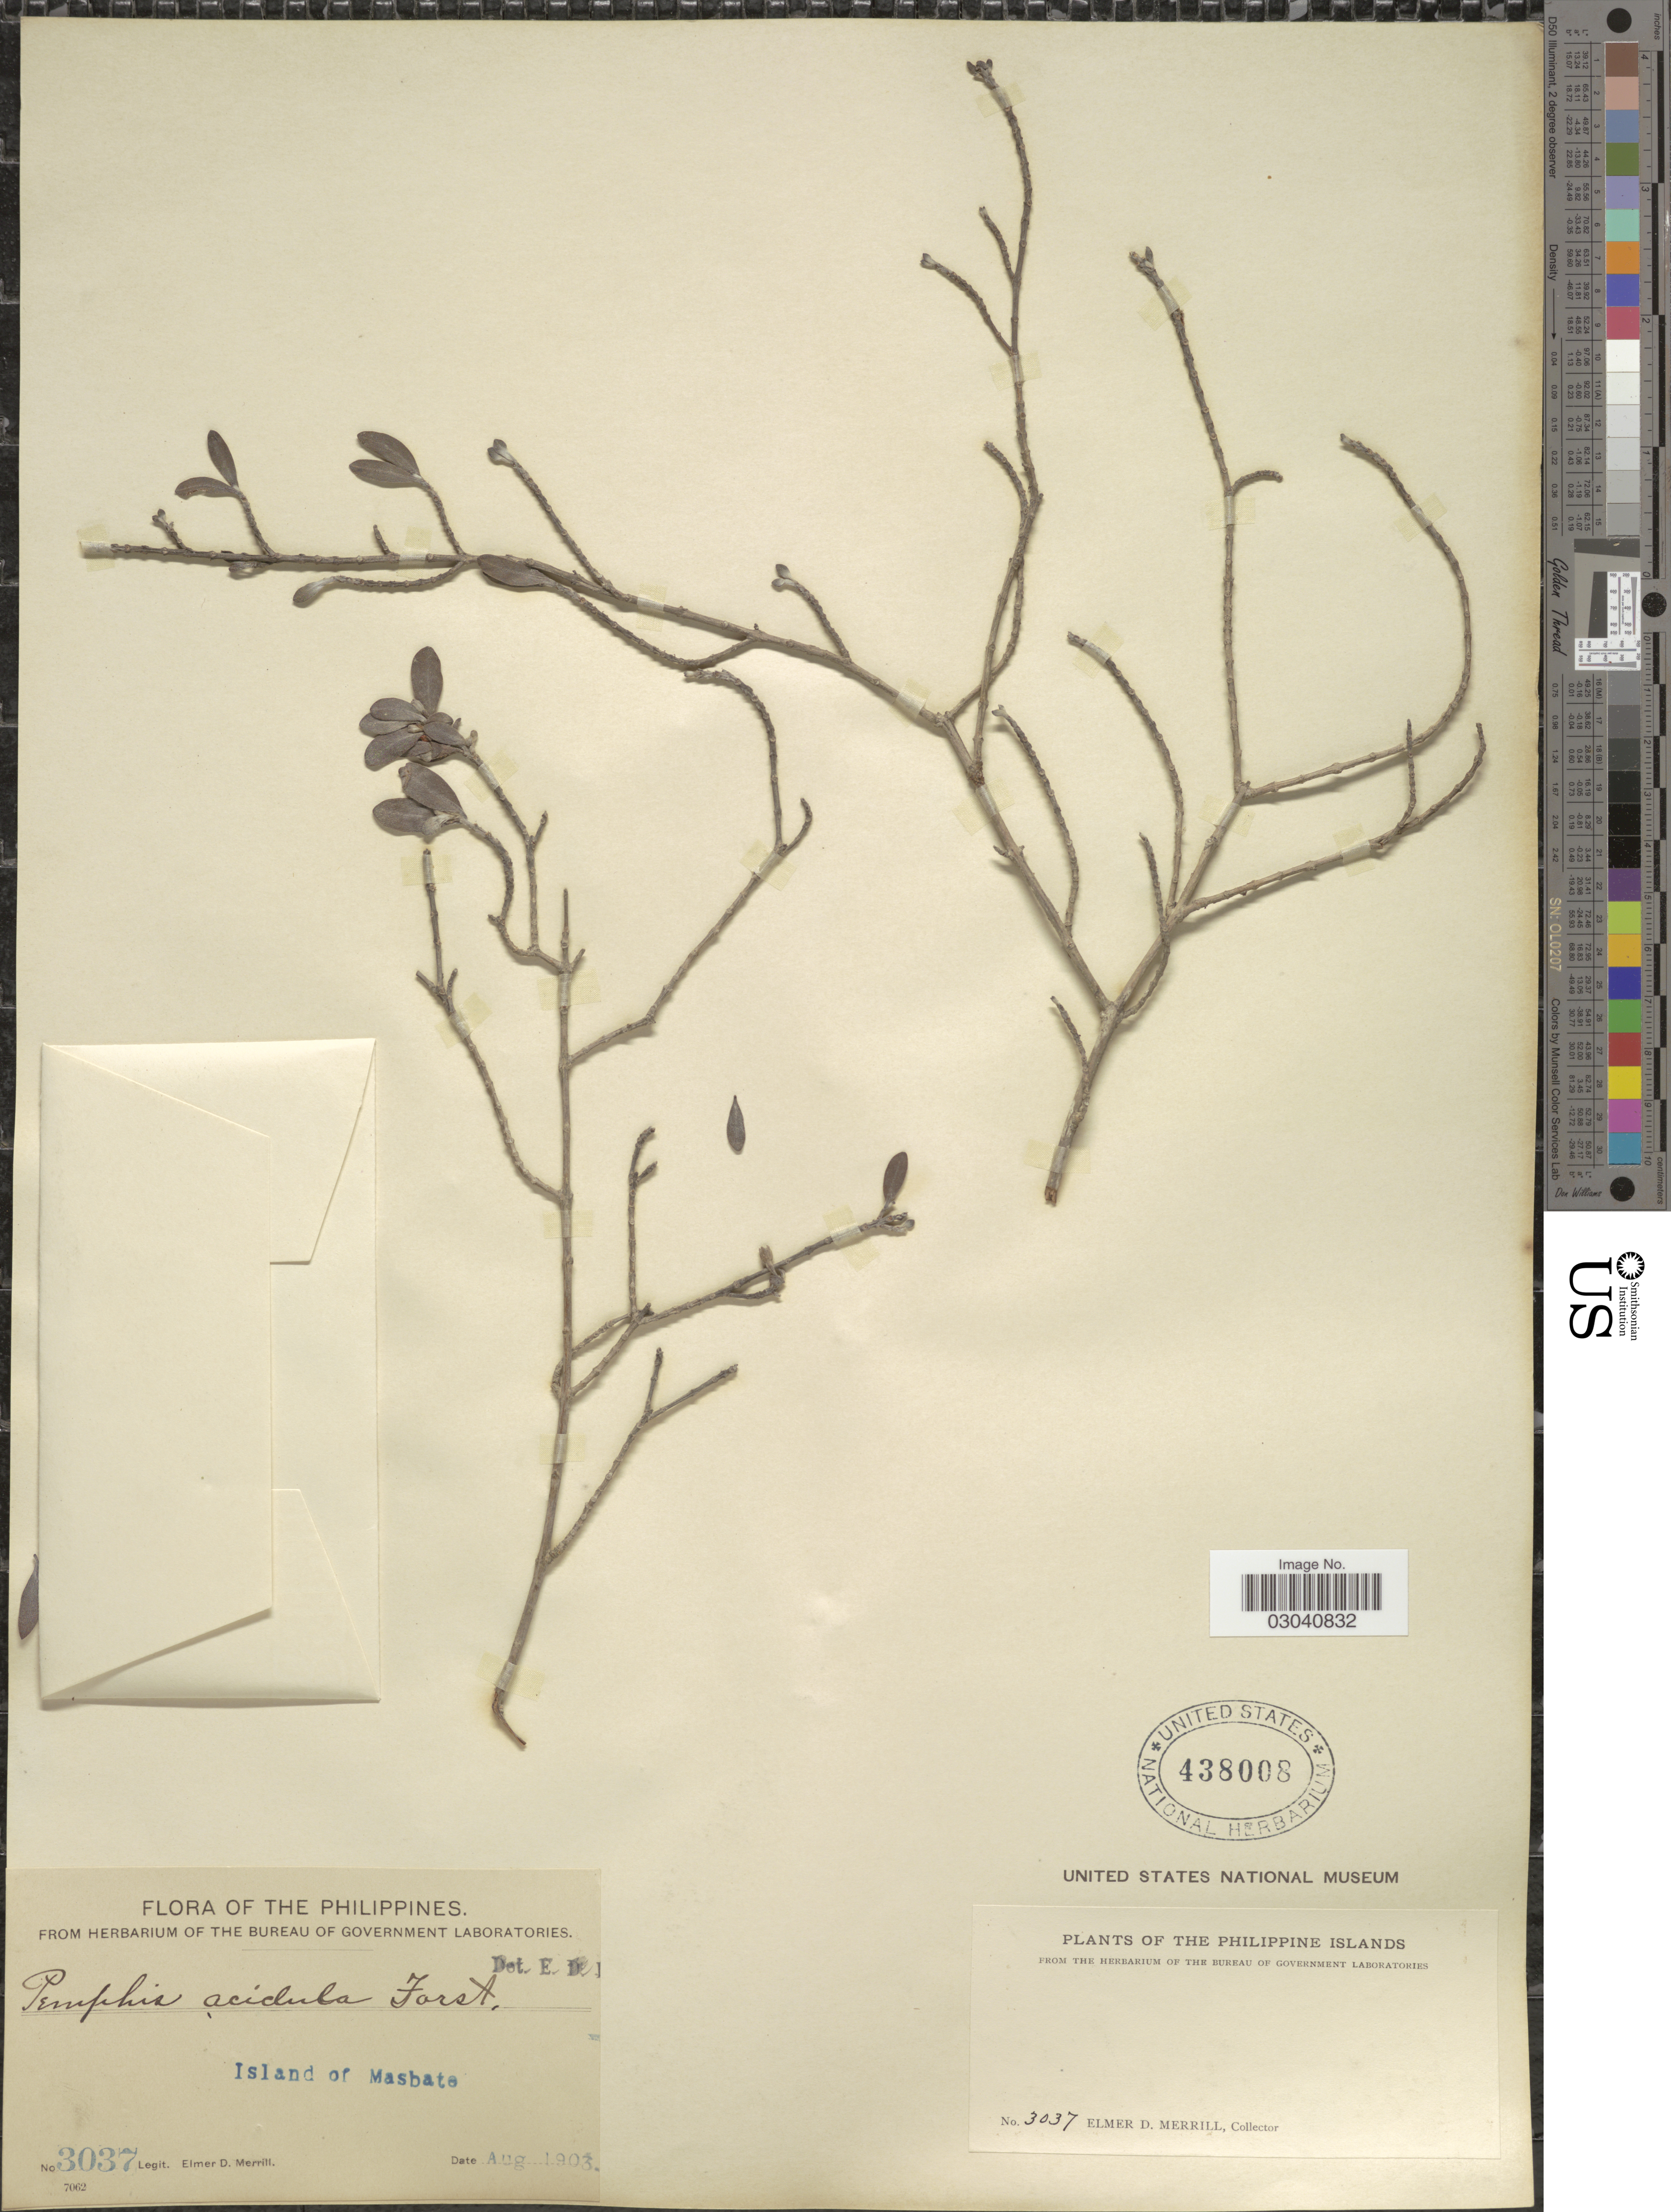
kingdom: Plantae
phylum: Tracheophyta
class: Magnoliopsida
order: Myrtales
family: Lythraceae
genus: Pemphis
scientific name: Pemphis acidula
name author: J.R. Forst. & G. Forst.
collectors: E. D. Merrill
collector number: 3037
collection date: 1903-08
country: Philippines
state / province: Bicol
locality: Island of Masbate.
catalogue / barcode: US 438008